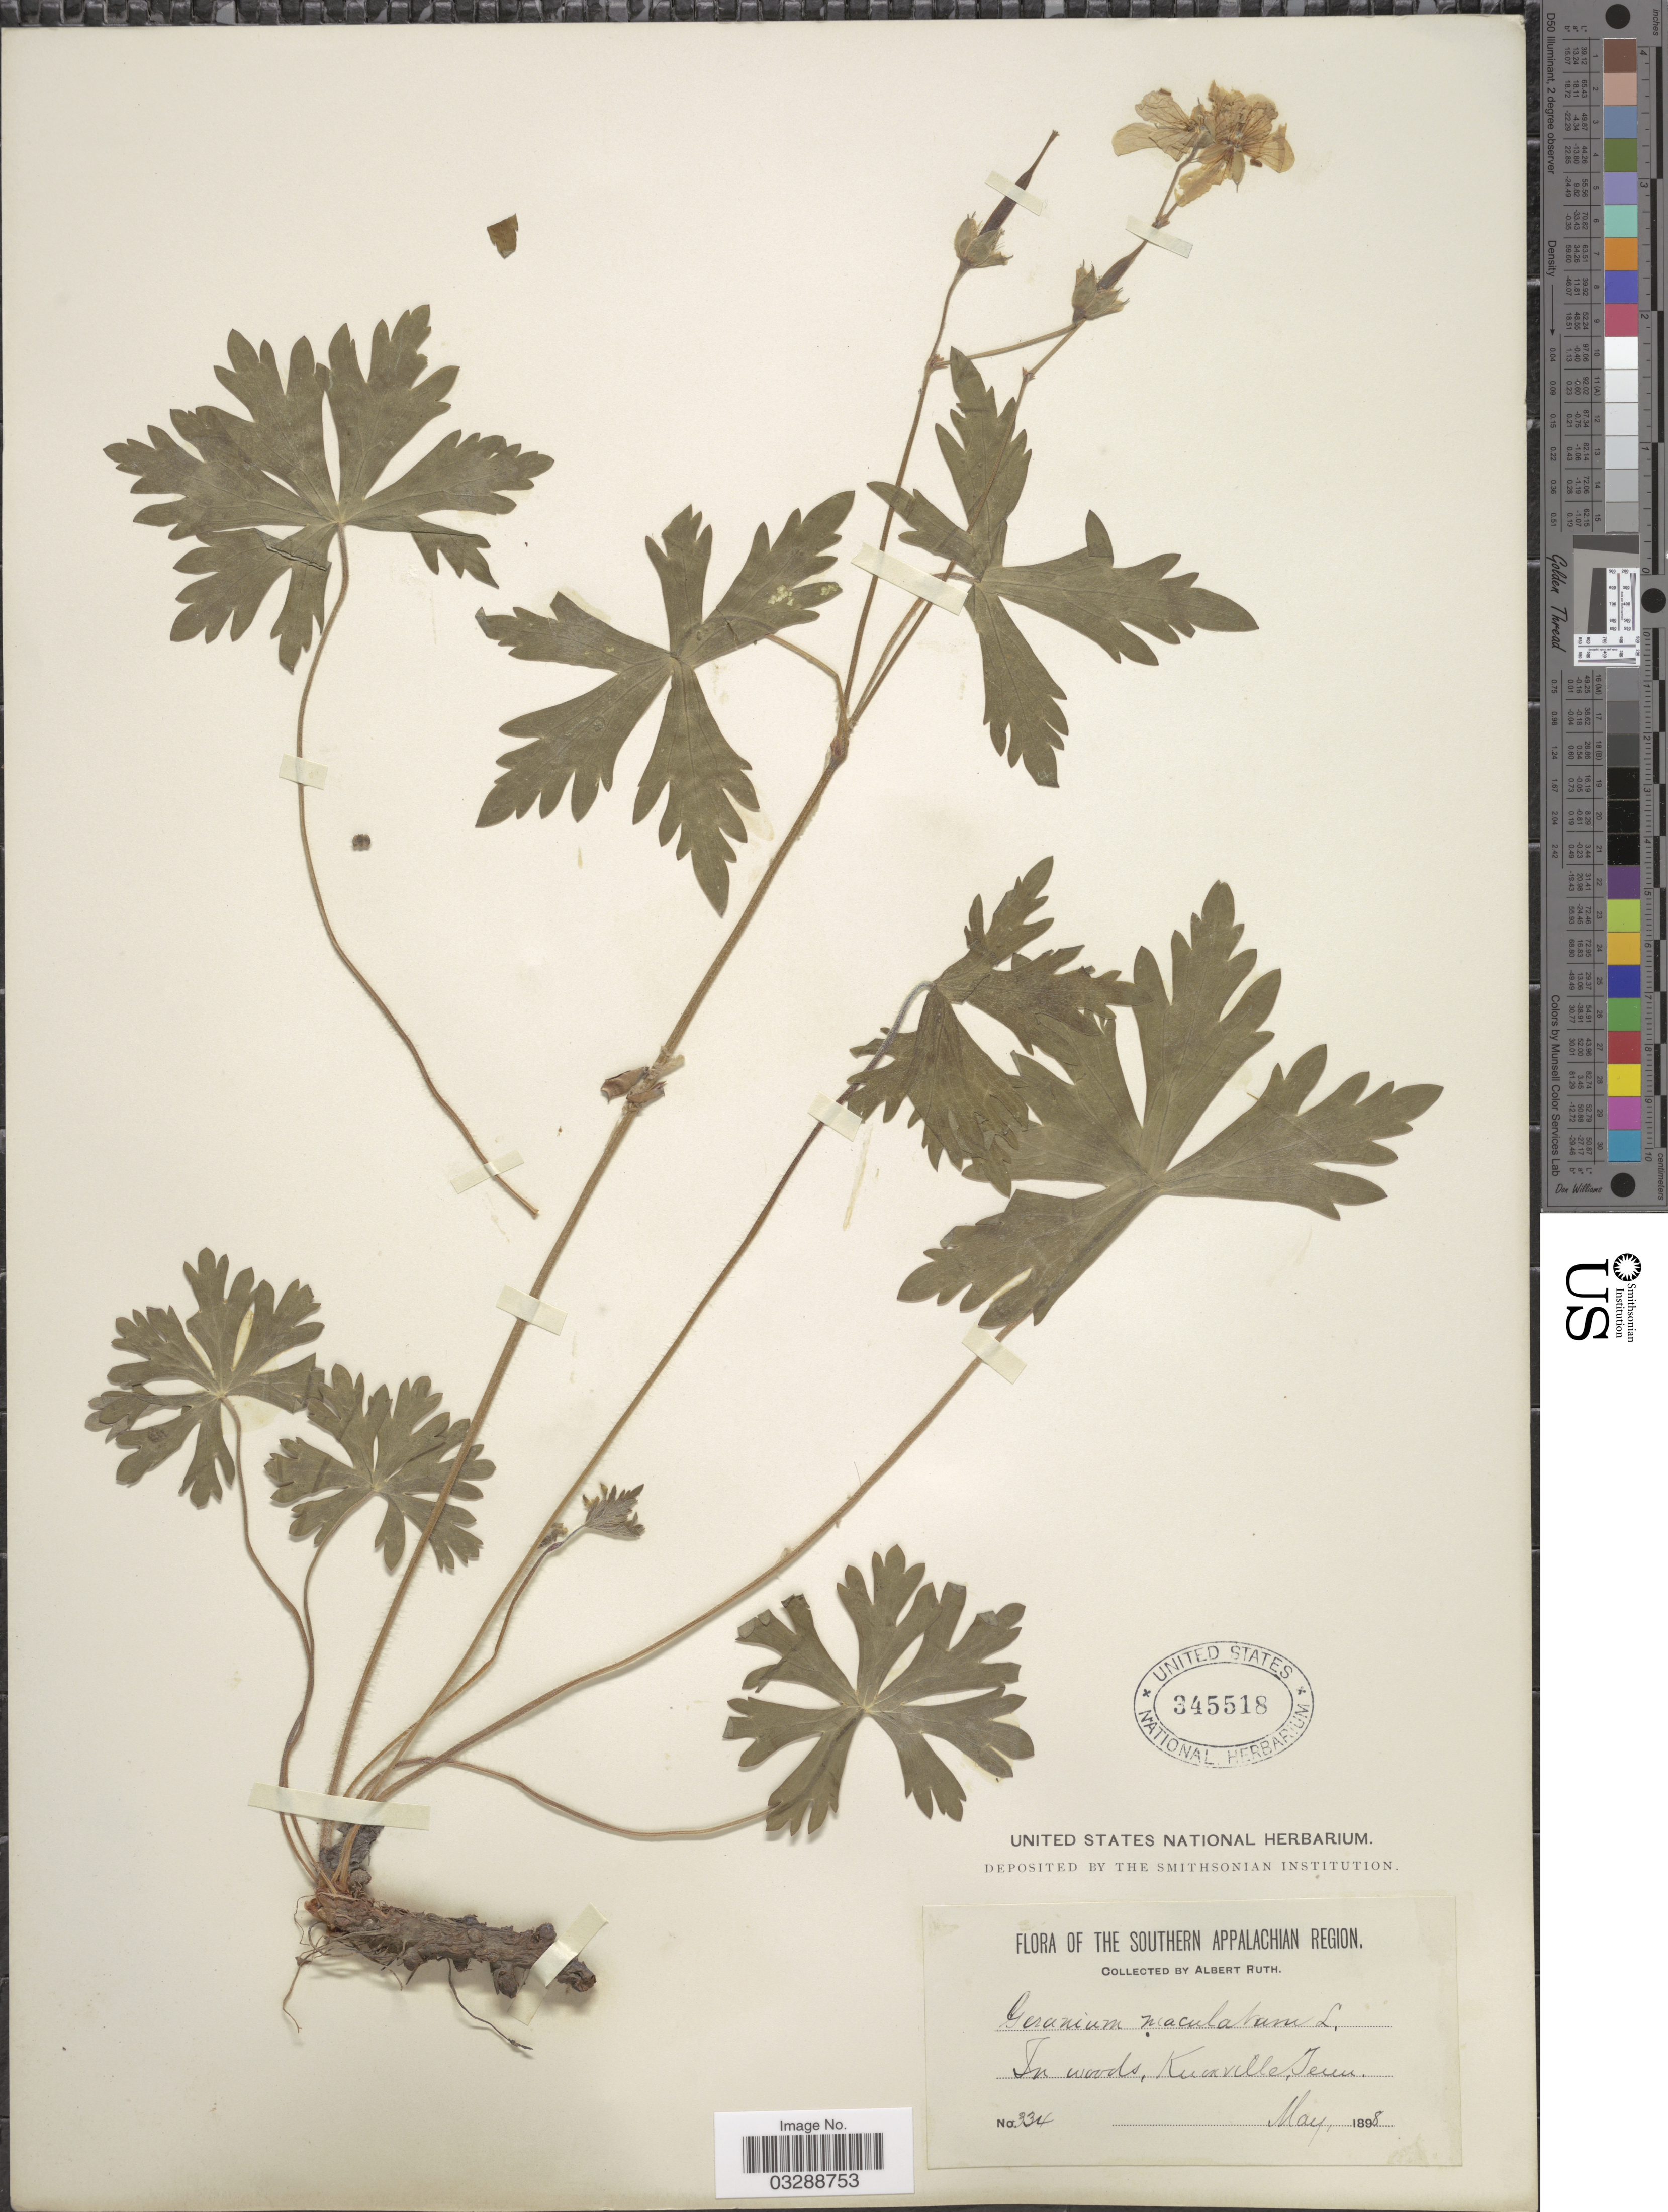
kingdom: Plantae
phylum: Tracheophyta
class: Magnoliopsida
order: Geraniales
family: Geraniaceae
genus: Geranium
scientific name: Geranium maculatum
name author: L.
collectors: A. Ruth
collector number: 334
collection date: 1898-05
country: United States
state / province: Tennessee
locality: The Southern Appalachian Region. In woods, Knoxville.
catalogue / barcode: US 345518